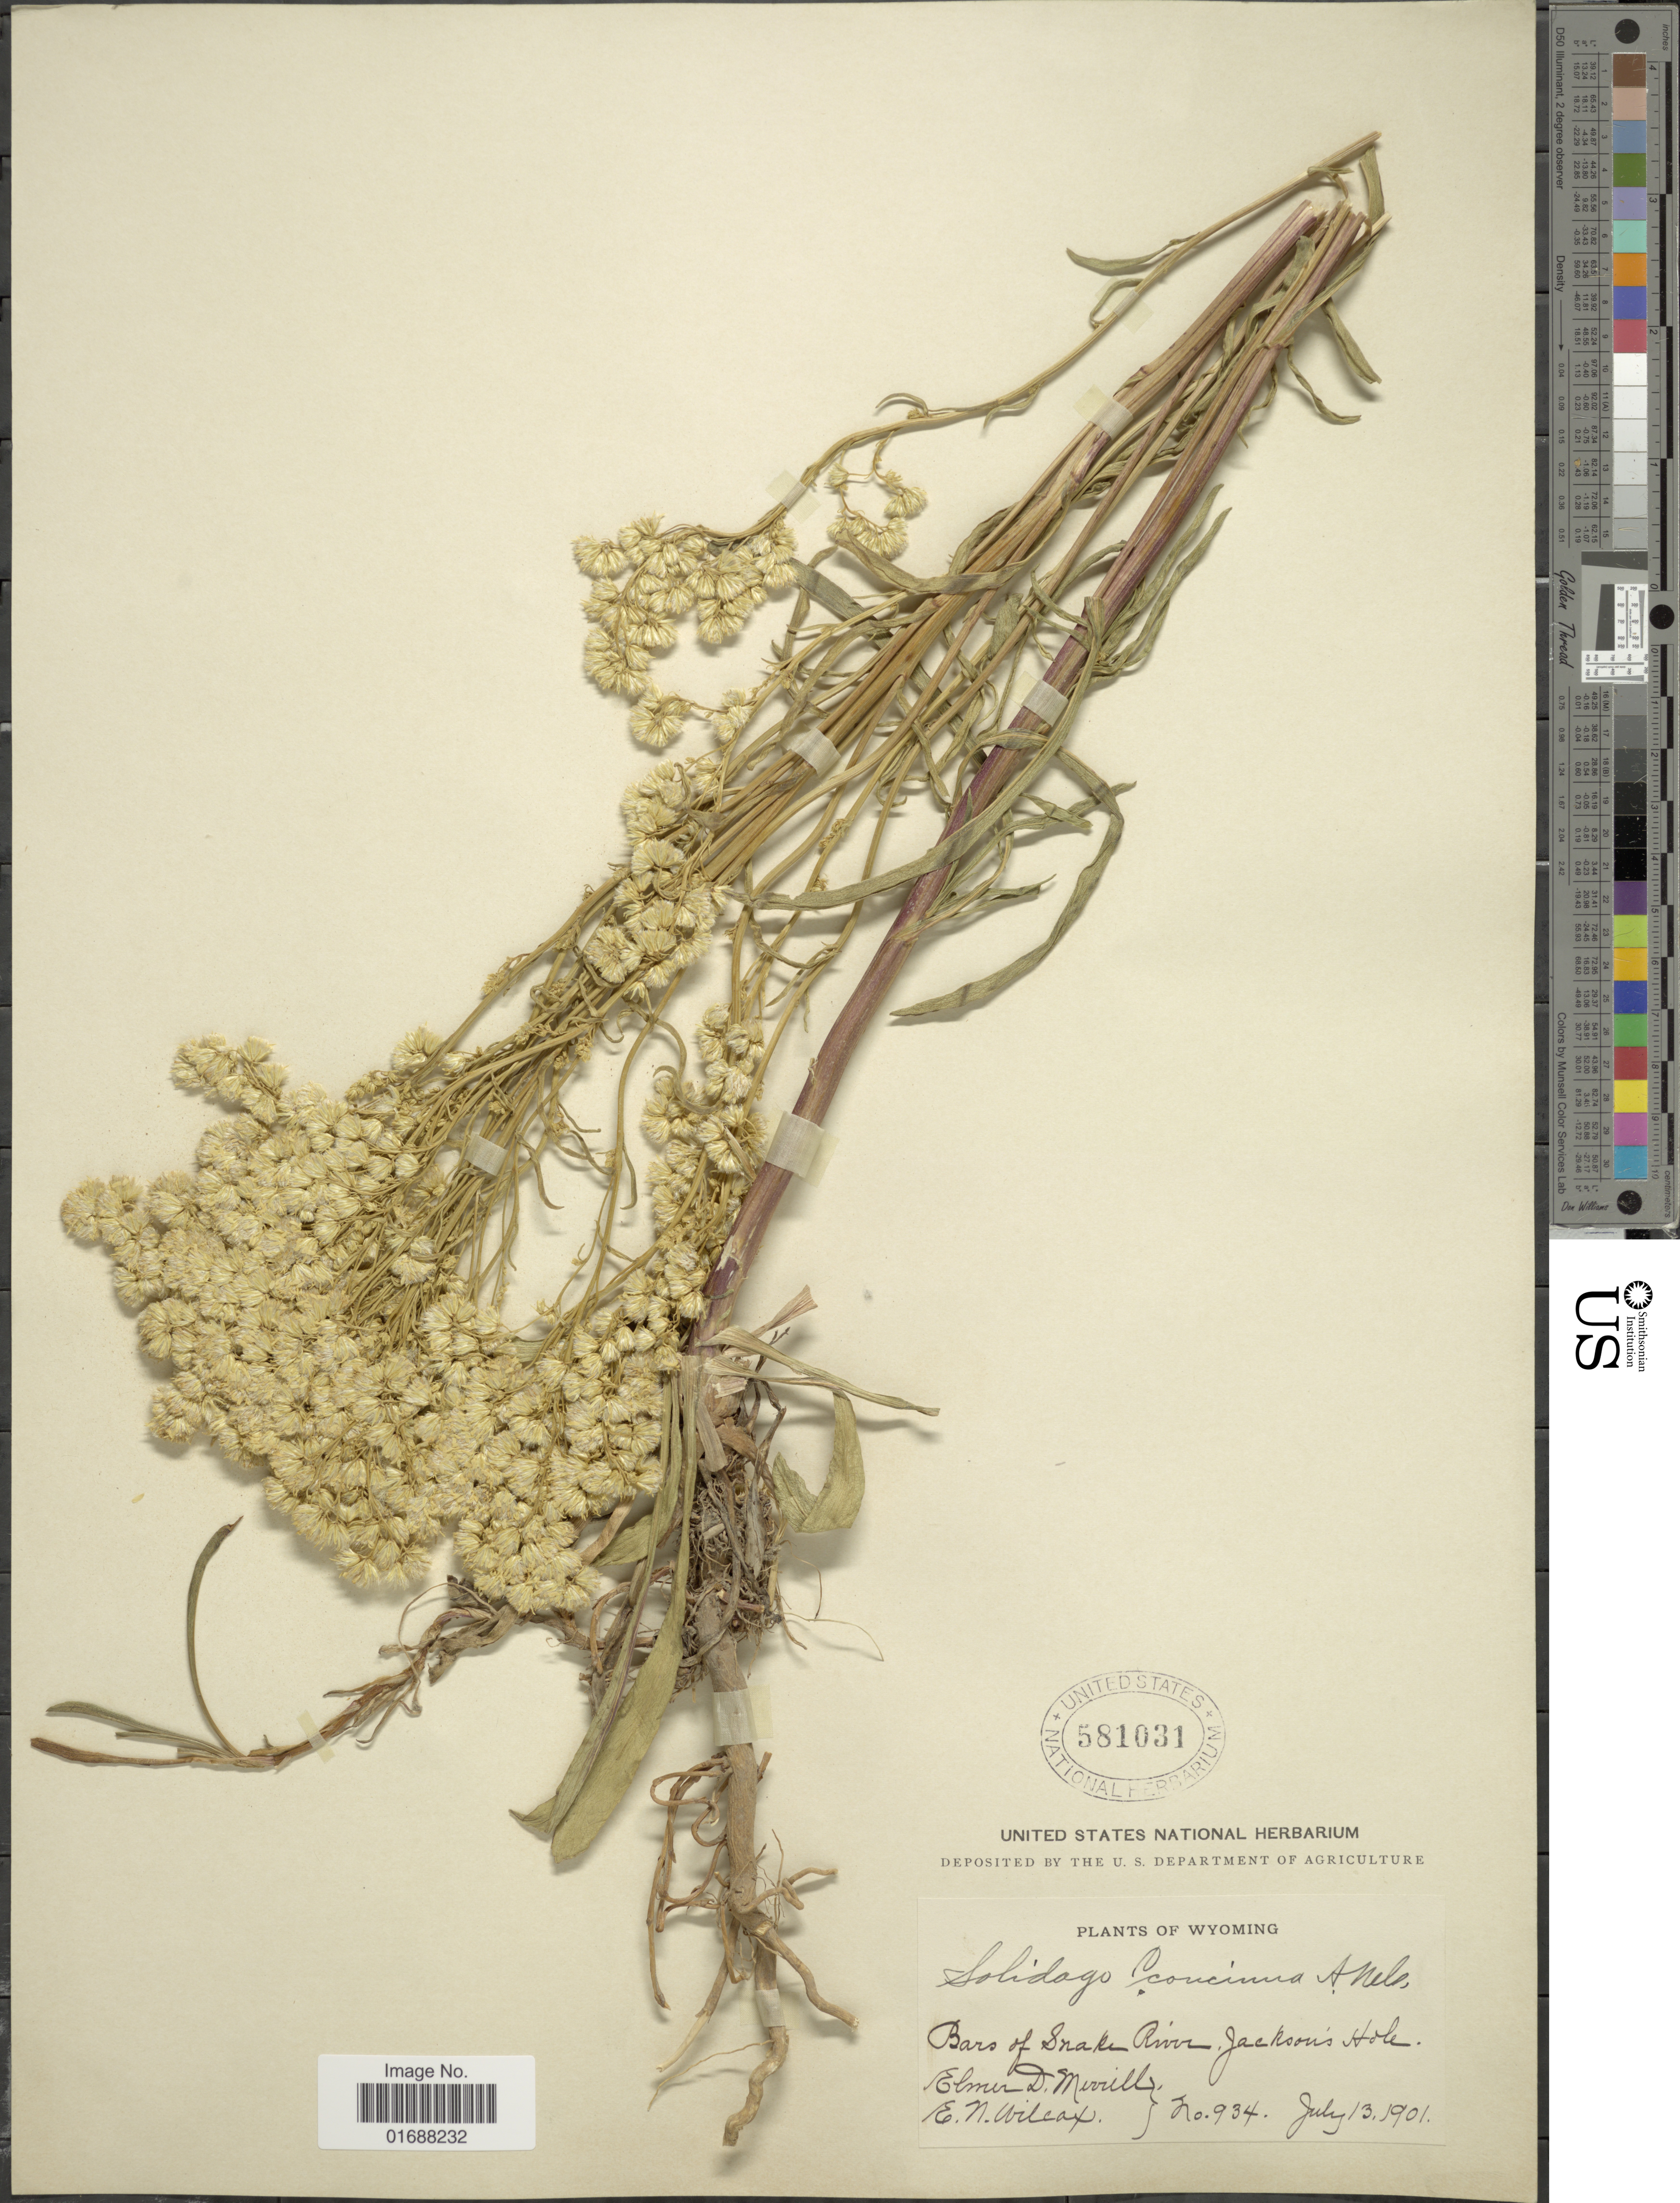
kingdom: Plantae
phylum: Tracheophyta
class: Magnoliopsida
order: Asterales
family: Asteraceae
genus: Solidago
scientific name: Solidago missouriensis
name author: Nutt.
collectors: E. D. Merrill & E. Wilcox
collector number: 934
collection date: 1901-07-13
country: United States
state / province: Wyoming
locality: Barns of Snake River, Jacksons Hole.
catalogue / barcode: US 581031